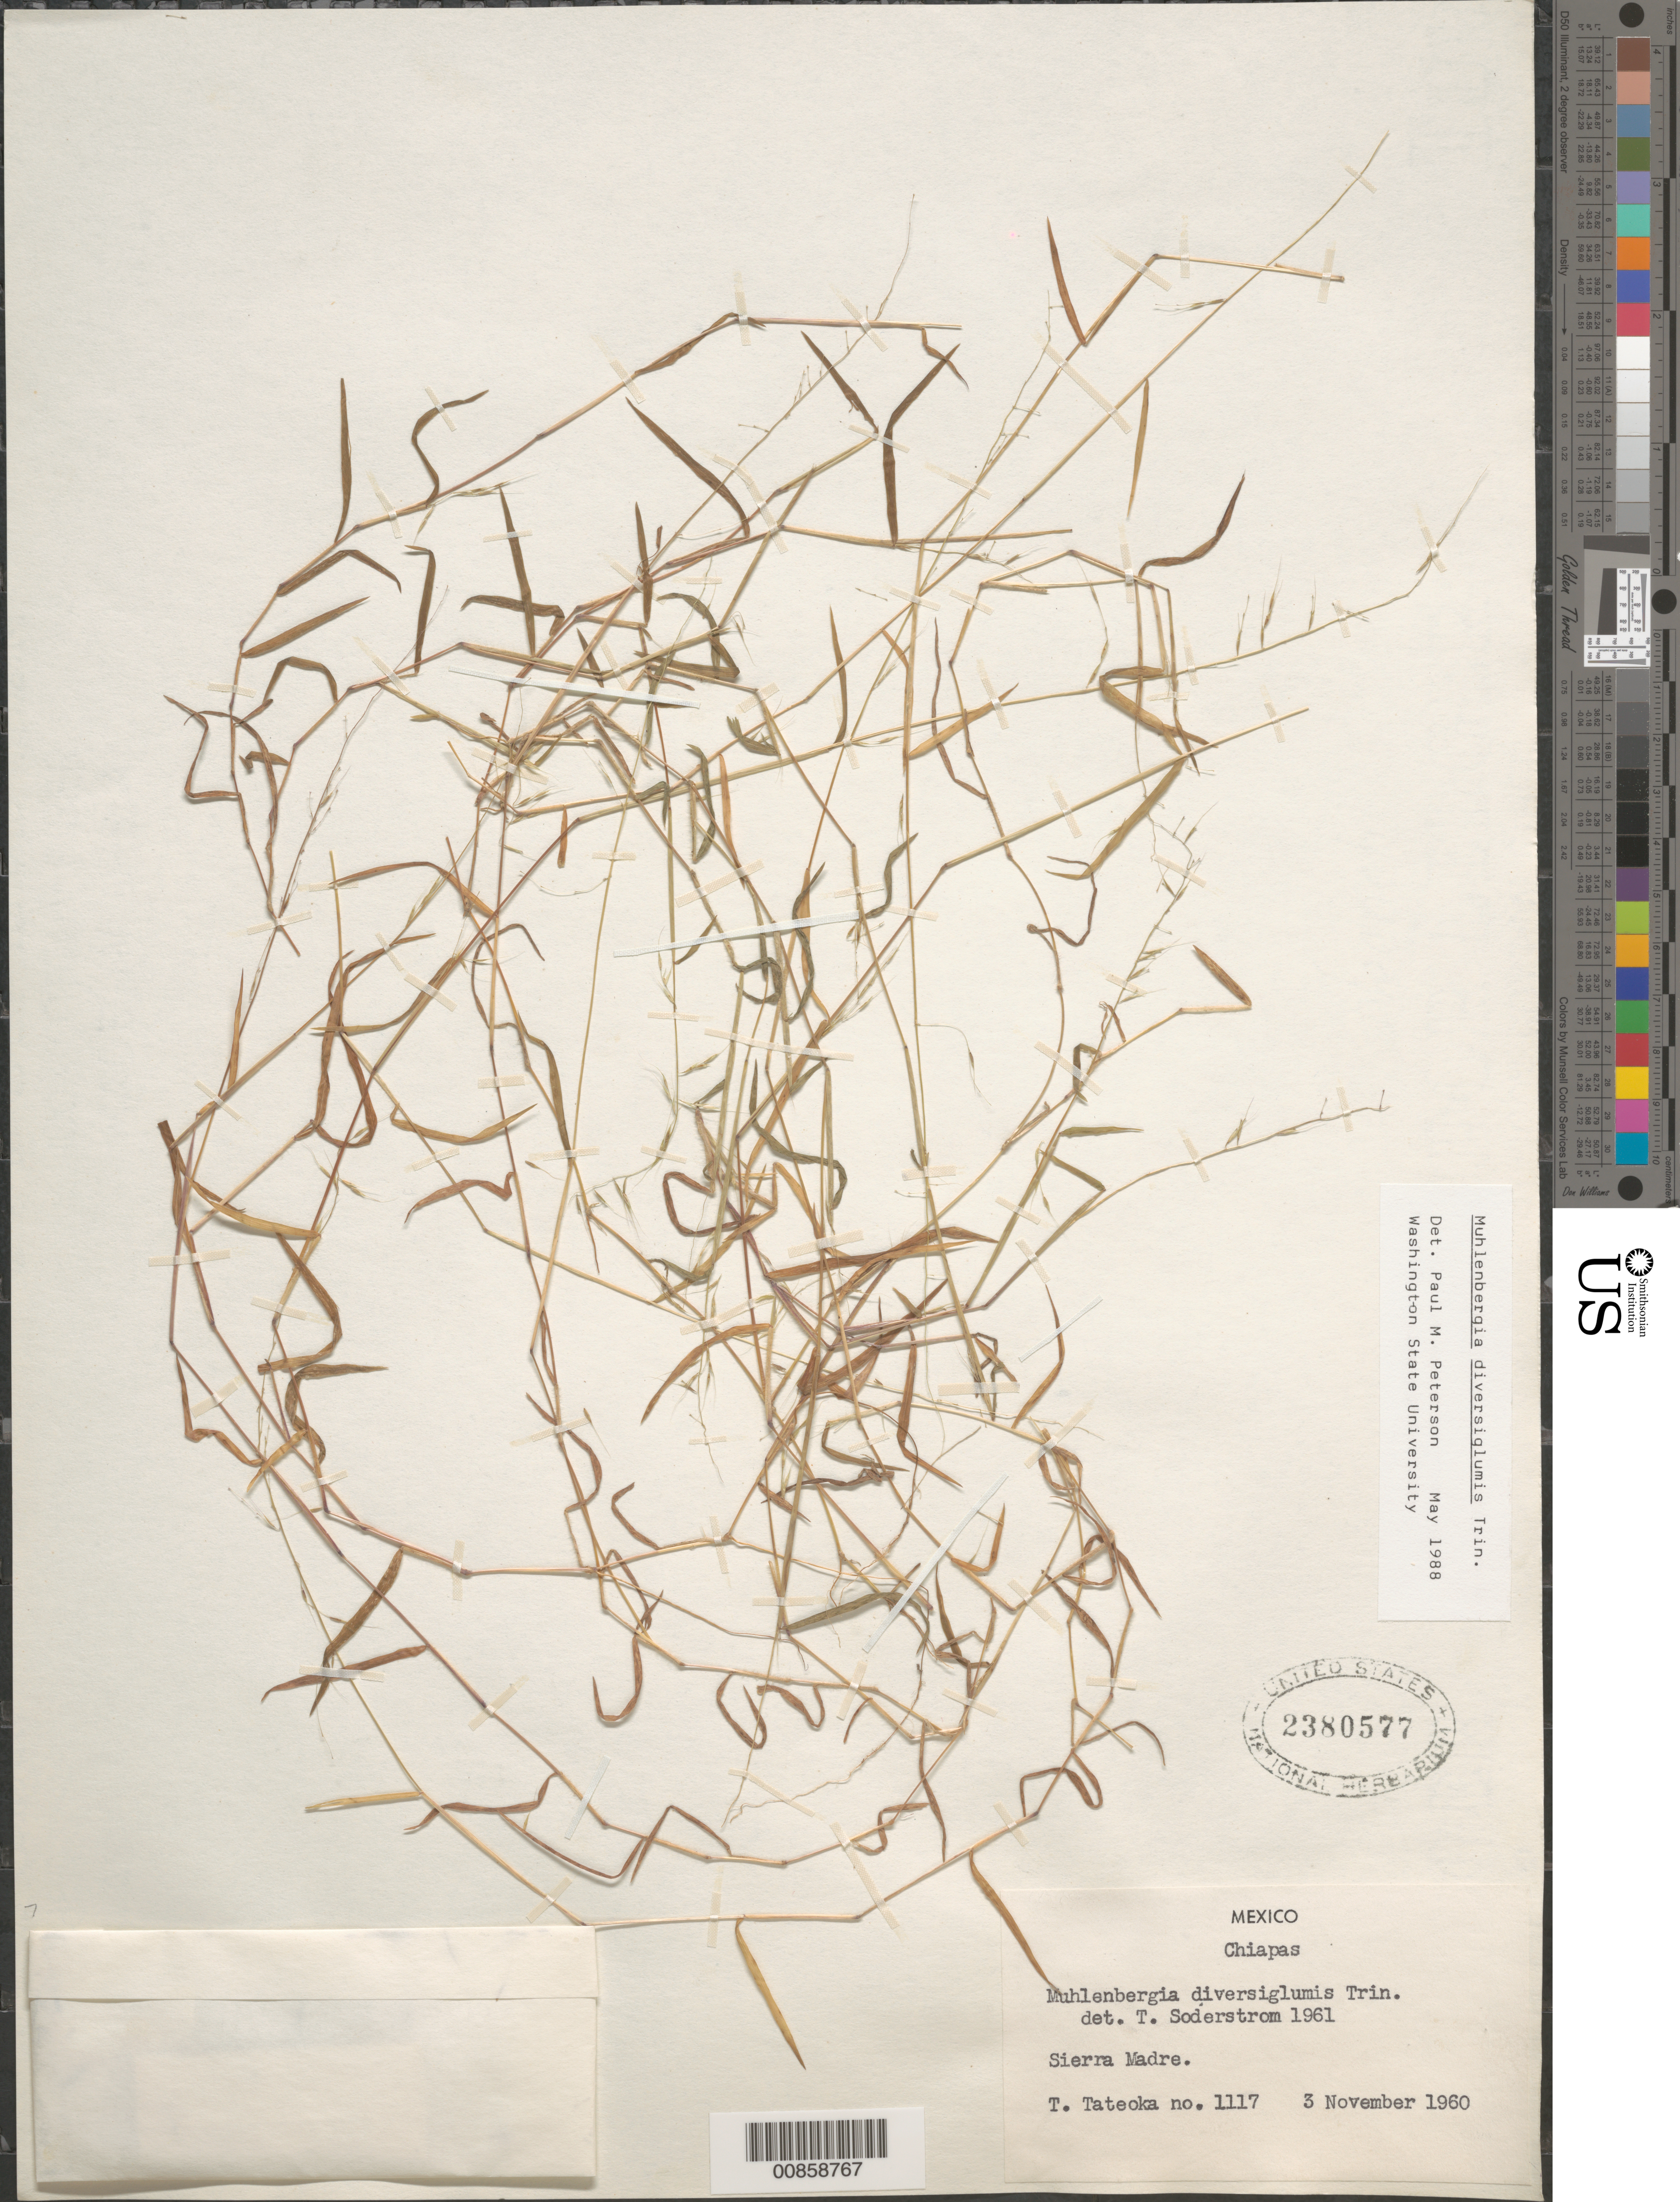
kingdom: Plantae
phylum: Tracheophyta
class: Liliopsida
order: Poales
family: Poaceae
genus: Muhlenbergia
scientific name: Muhlenbergia diversiglumis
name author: Trin.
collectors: T. Tateoka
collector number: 1117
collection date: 1960-11-03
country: Mexico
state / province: Chiapas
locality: Sierra Madre.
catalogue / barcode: US 2380577